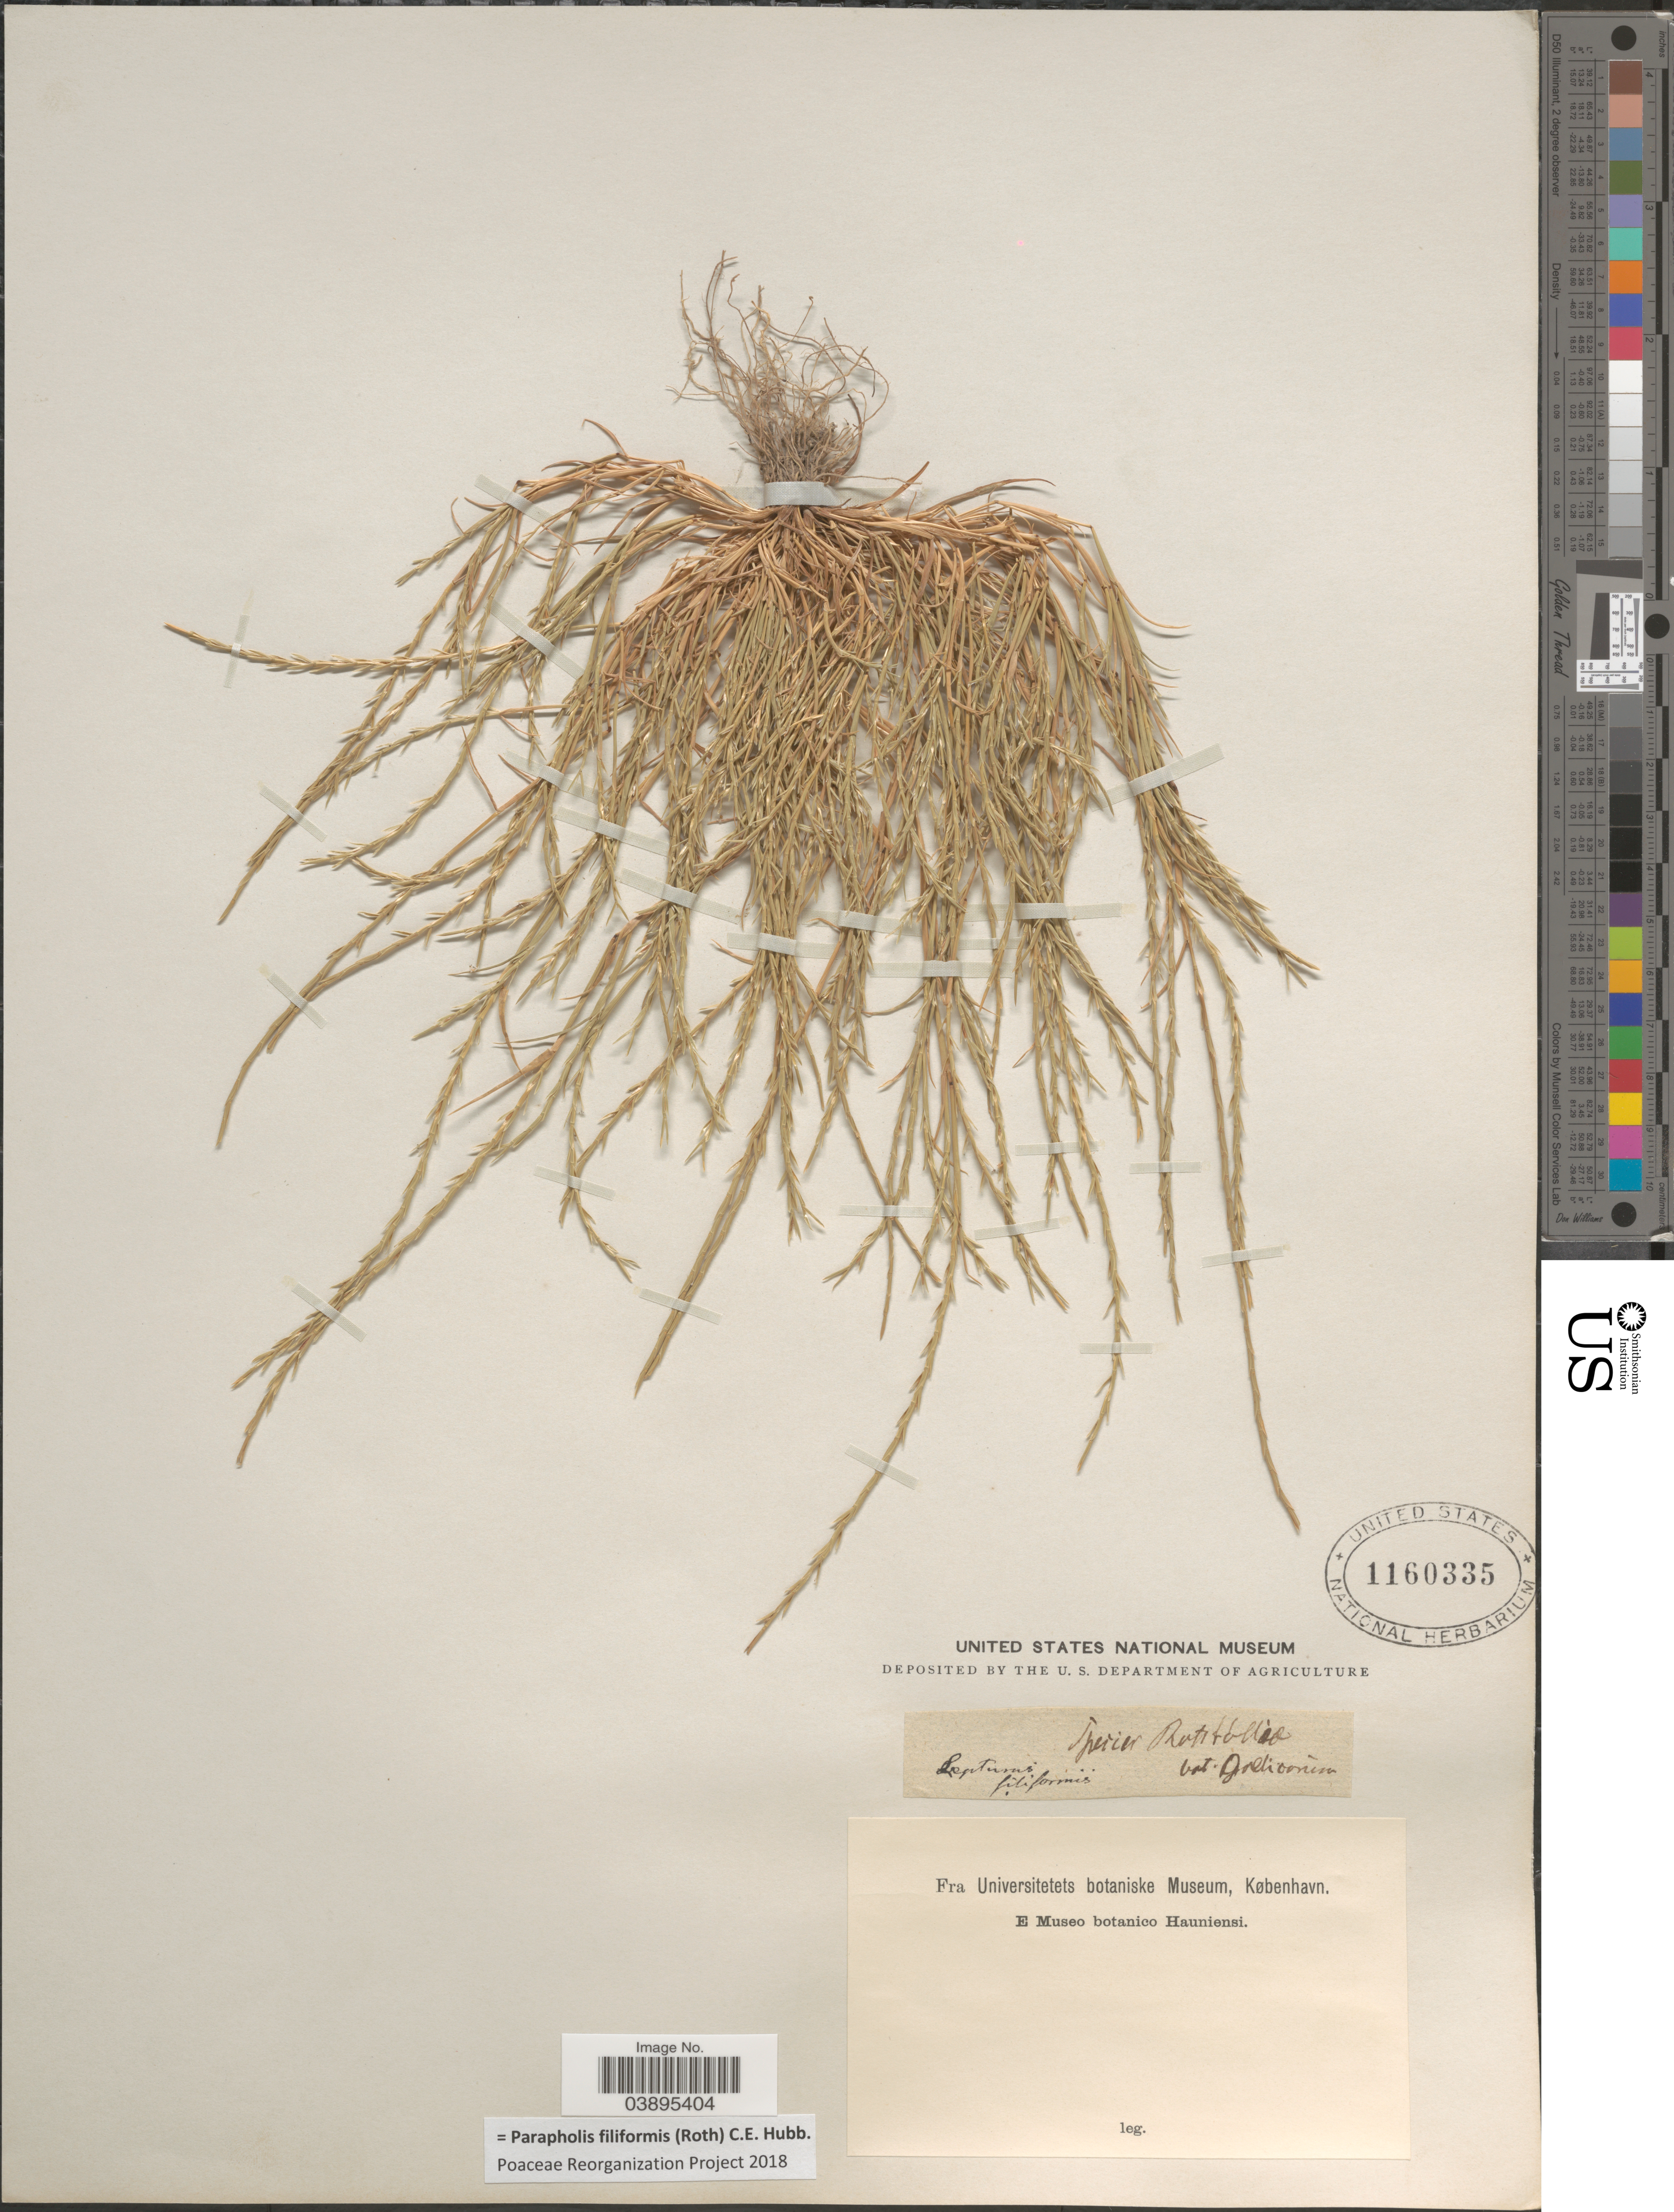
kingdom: Plantae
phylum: Tracheophyta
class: Liliopsida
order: Poales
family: Poaceae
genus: Parapholis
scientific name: Parapholis filiformis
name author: (Roth) C.E. Hubb.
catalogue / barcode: US 1160335